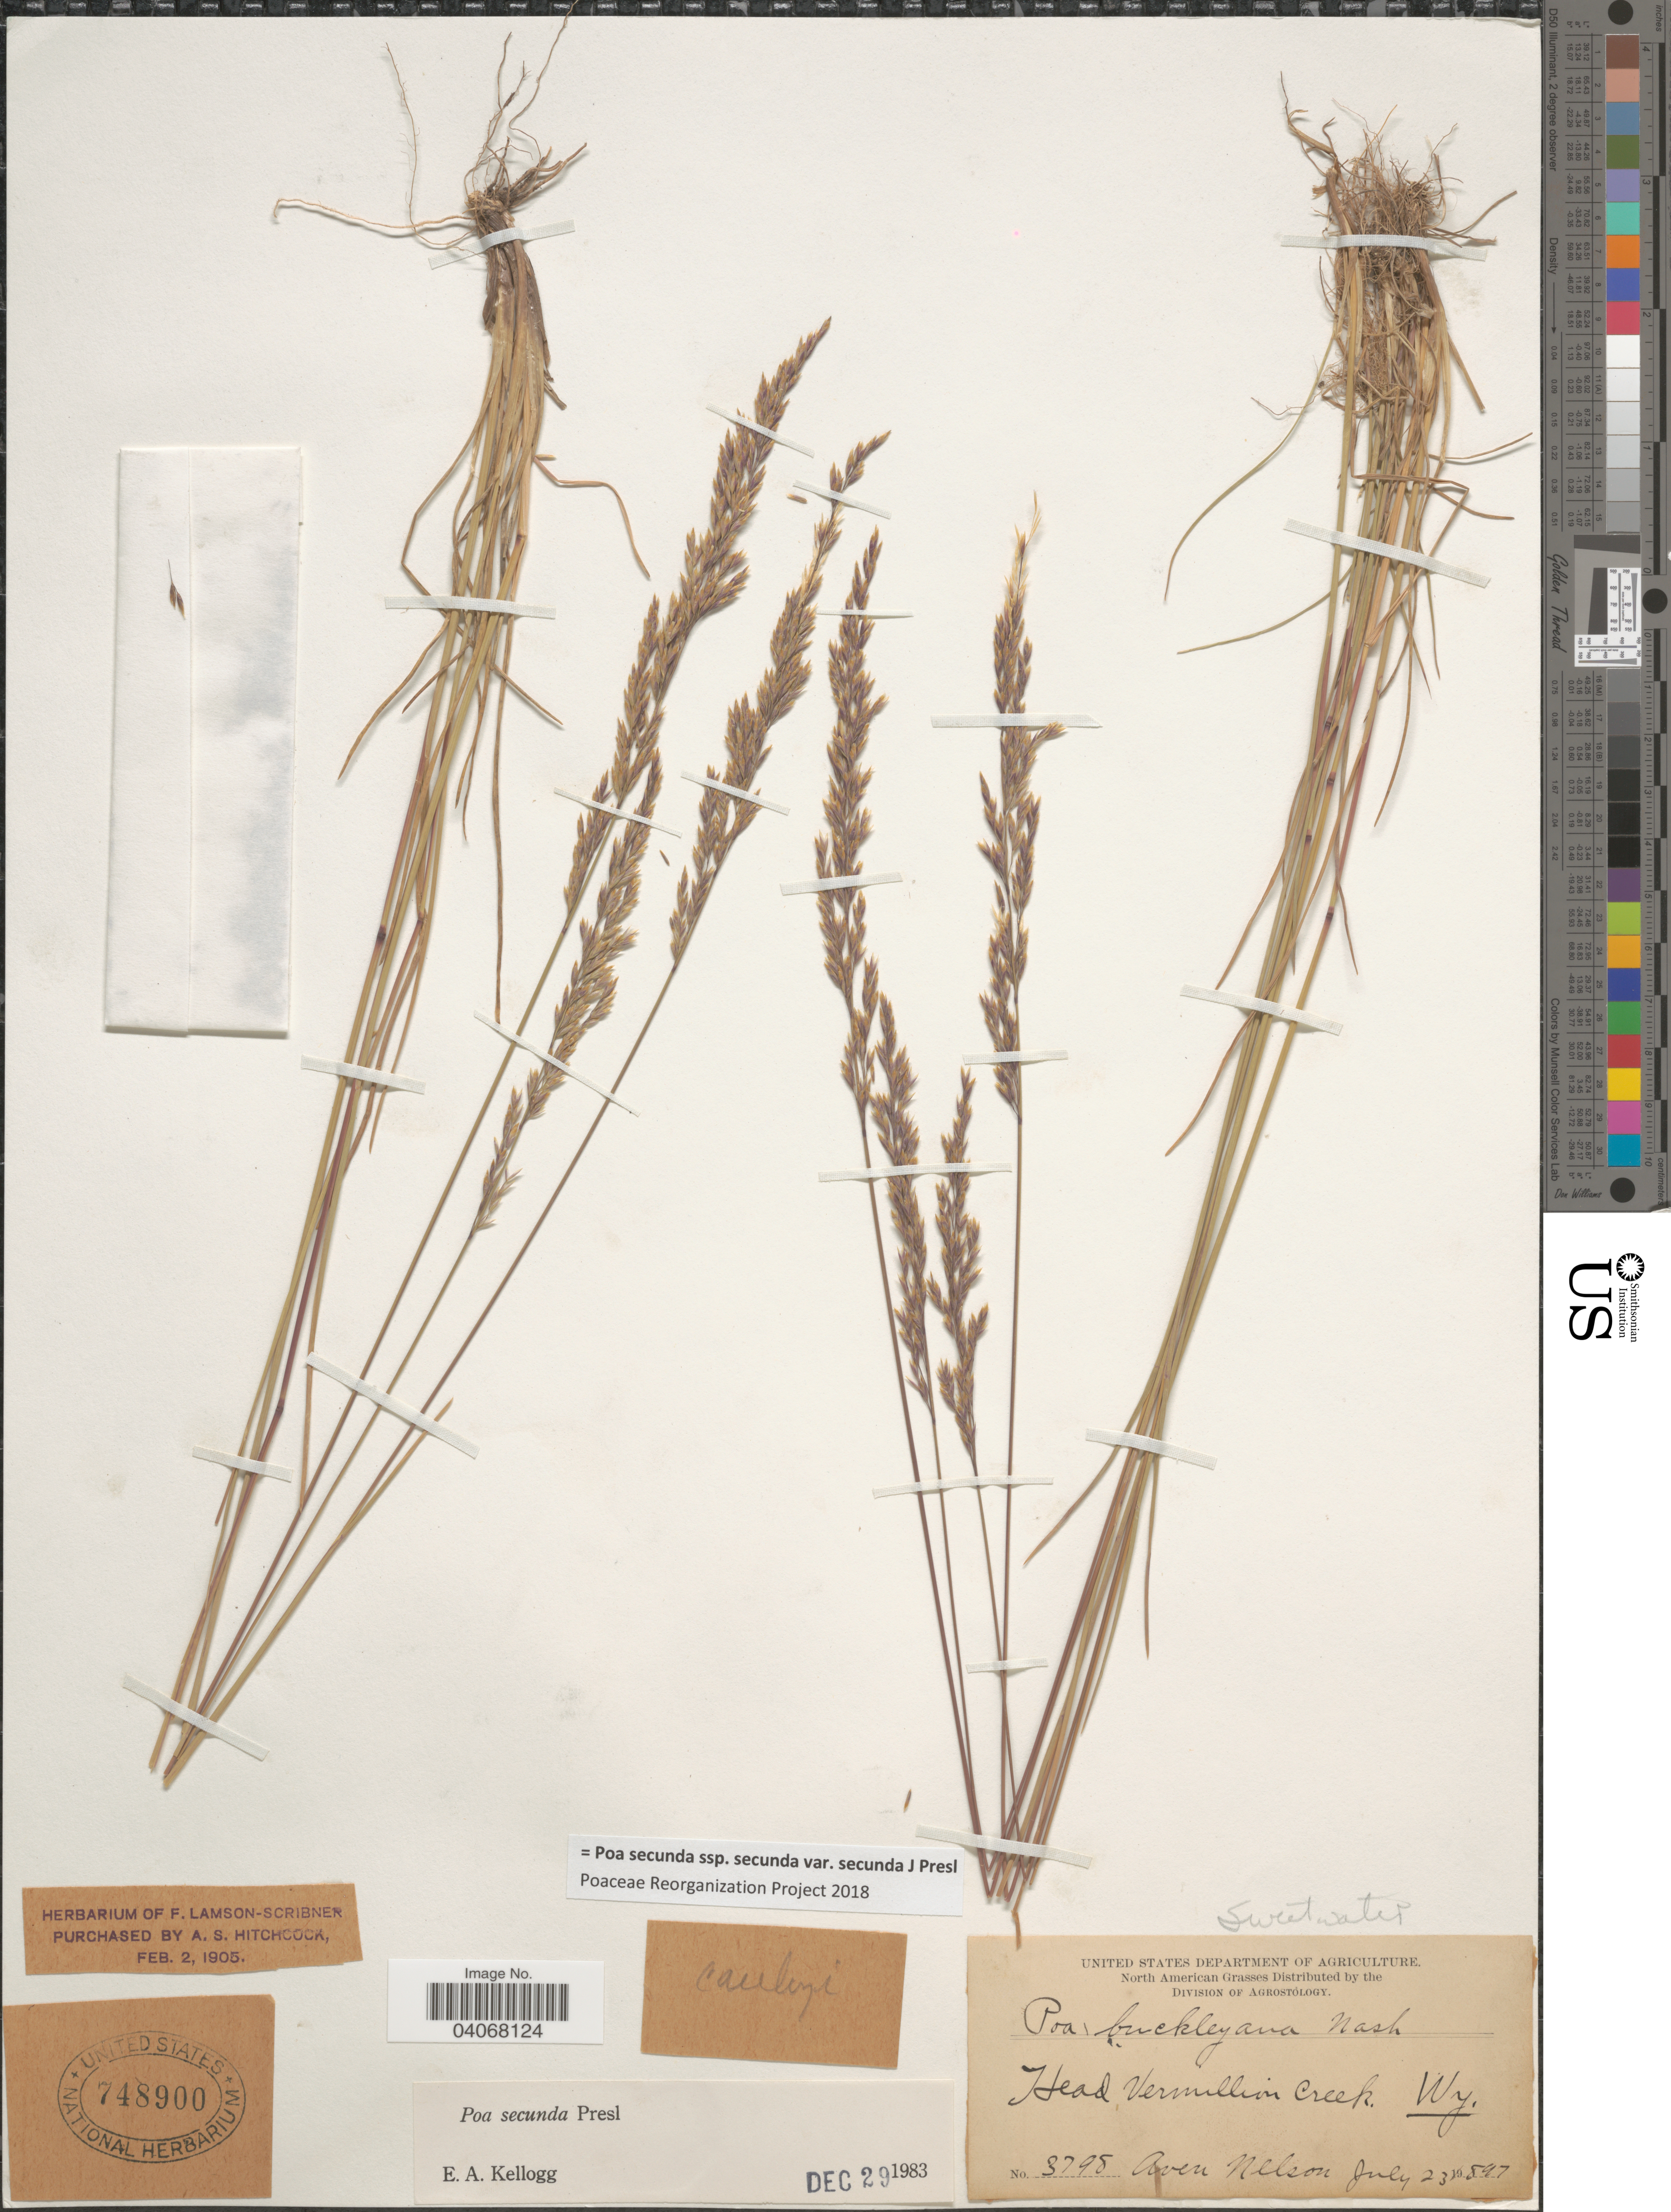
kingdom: Plantae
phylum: Tracheophyta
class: Liliopsida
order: Poales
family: Poaceae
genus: Poa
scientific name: Poa secunda subsp. secunda var. secunda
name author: J. Presl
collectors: A. Nelson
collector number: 3798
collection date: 1897-07-23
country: United States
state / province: Wyoming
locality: Head Vermillion Creek. Sweetwater.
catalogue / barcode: US 748900